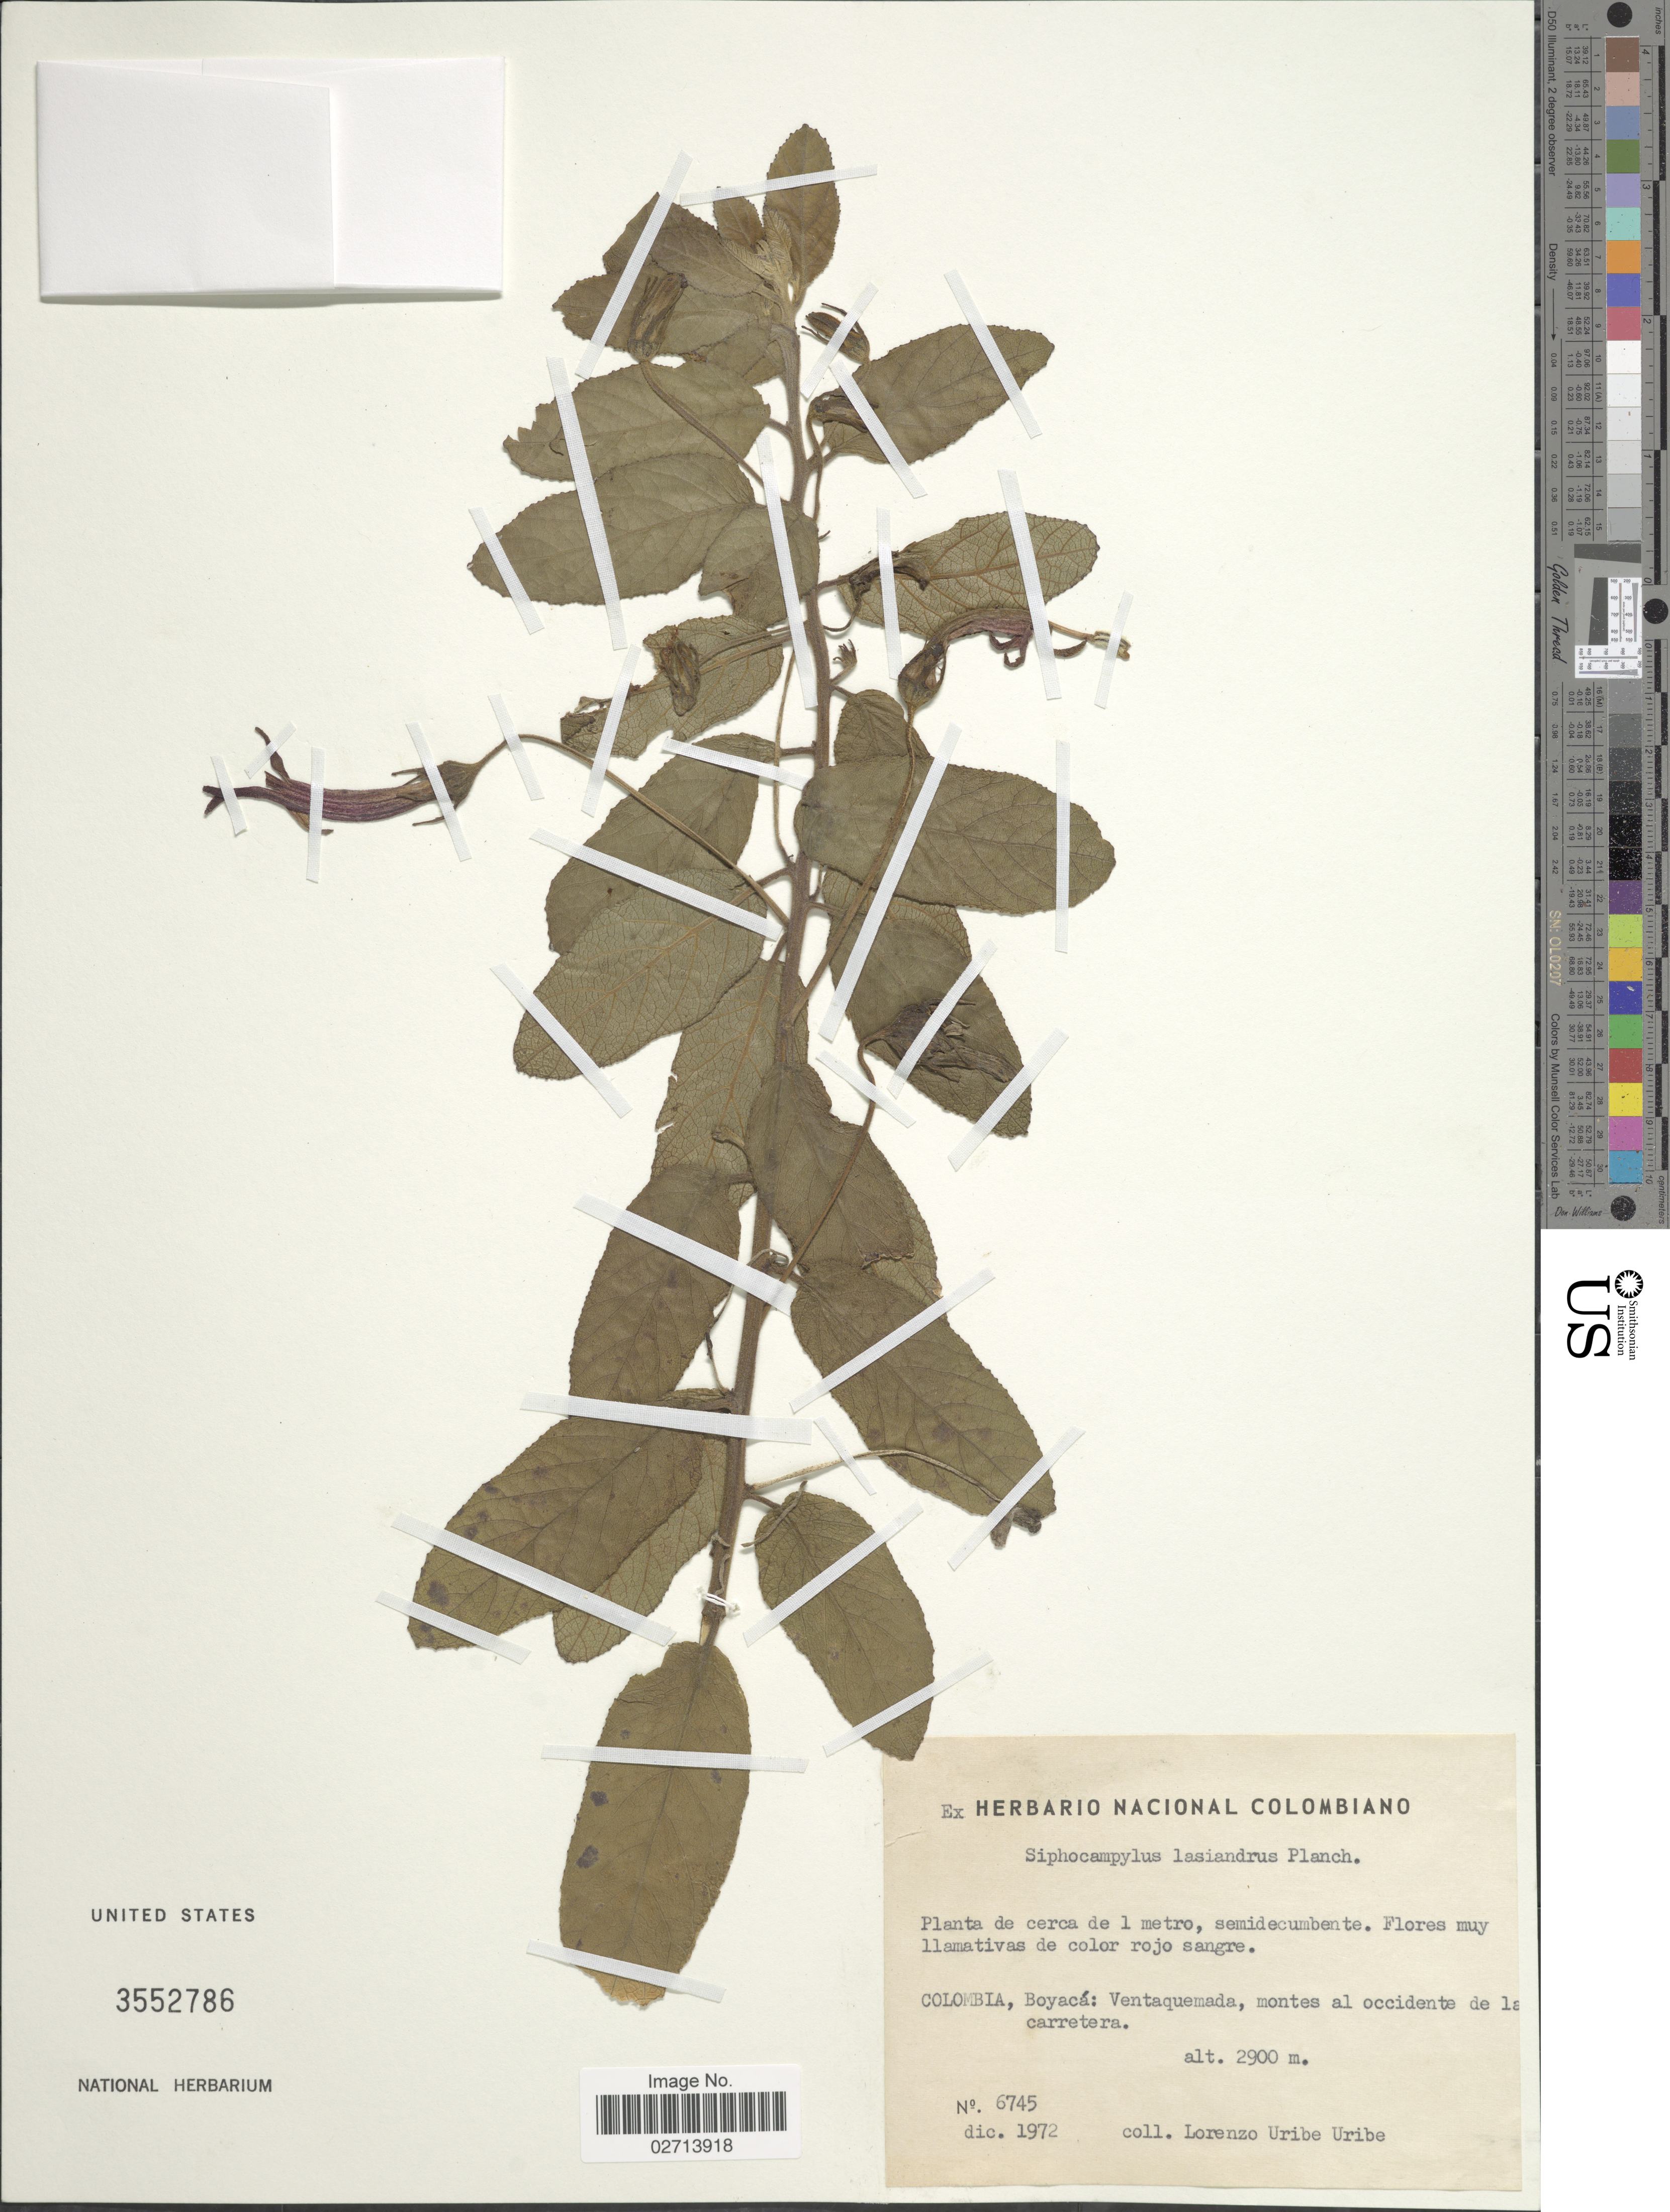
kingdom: Plantae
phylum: Tracheophyta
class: Magnoliopsida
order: Asterales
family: Campanulaceae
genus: Siphocampylus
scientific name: Siphocampylus lasiandrus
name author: Planch.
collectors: L. Uribe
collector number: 6745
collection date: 1972-12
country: Colombia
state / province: Boyacá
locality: Ventaquemada, montes al occidente de la carretera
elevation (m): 2900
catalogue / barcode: US 3552786